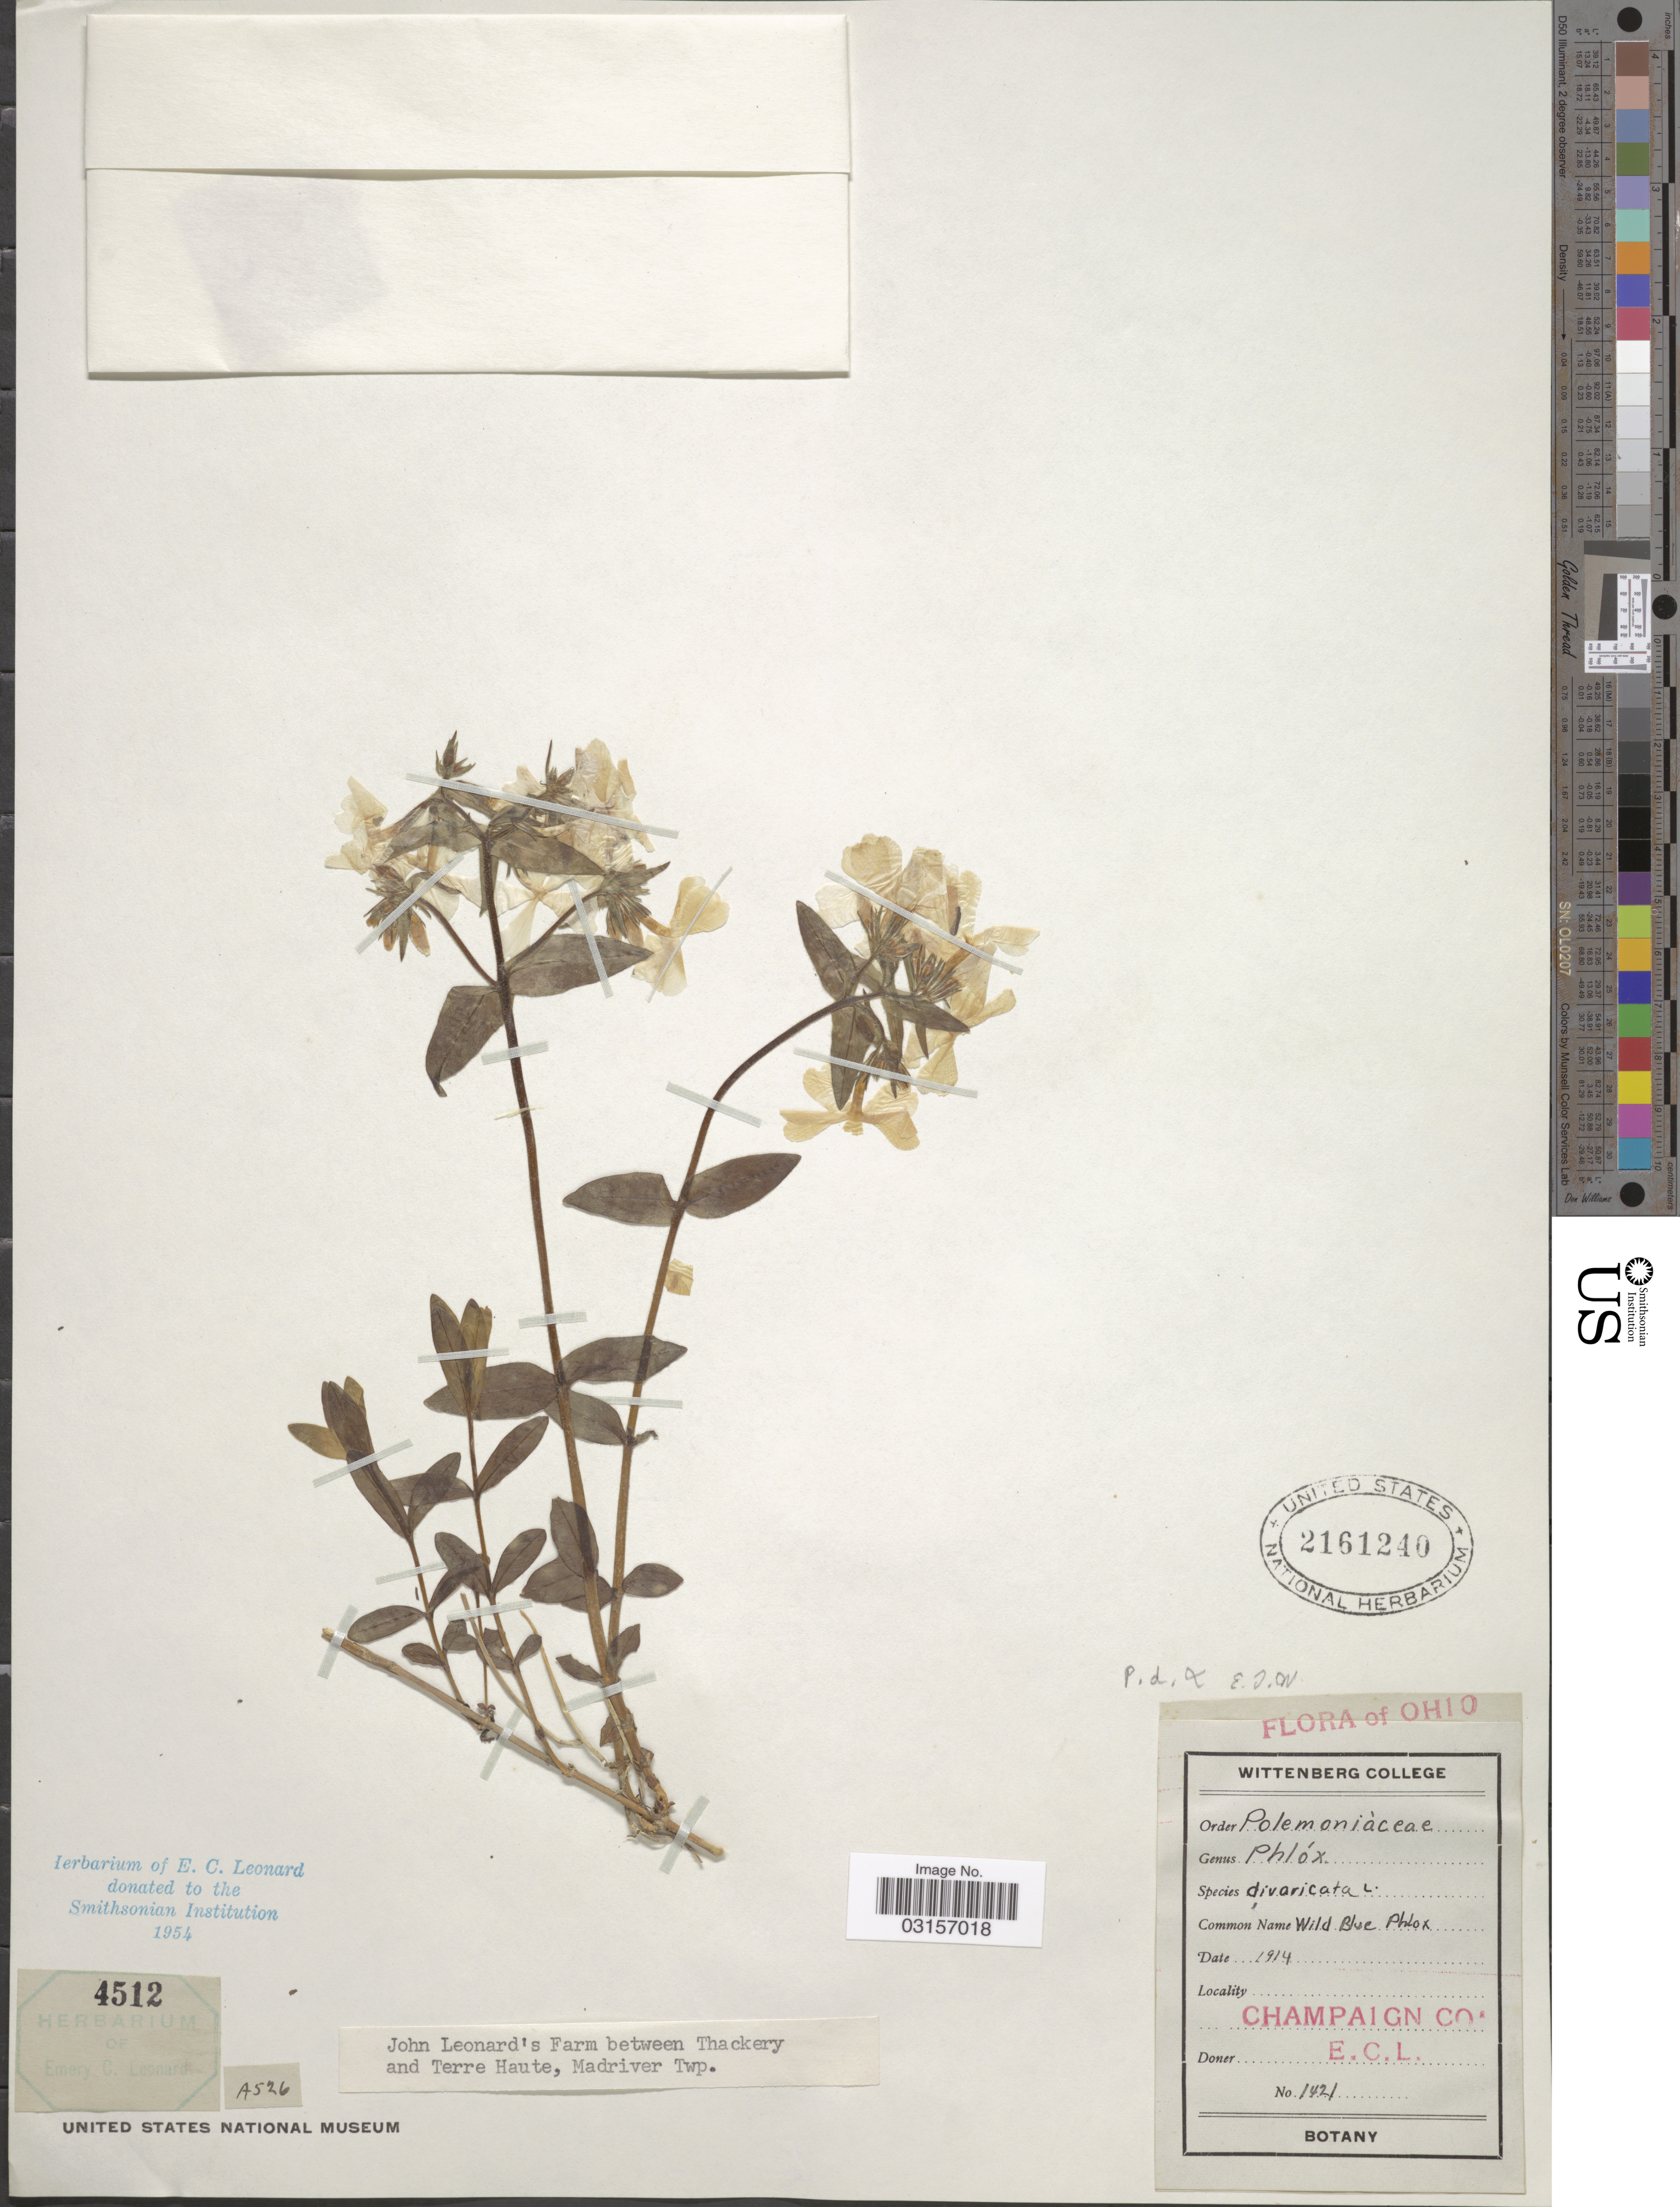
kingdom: Plantae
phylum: Tracheophyta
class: Magnoliopsida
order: Ericales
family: Polemoniaceae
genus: Phlox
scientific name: Phlox divaricata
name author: L.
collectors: E. C. Leonard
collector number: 1421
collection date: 1914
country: United States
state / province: Ohio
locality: Champaign Co.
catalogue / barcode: US 2161240